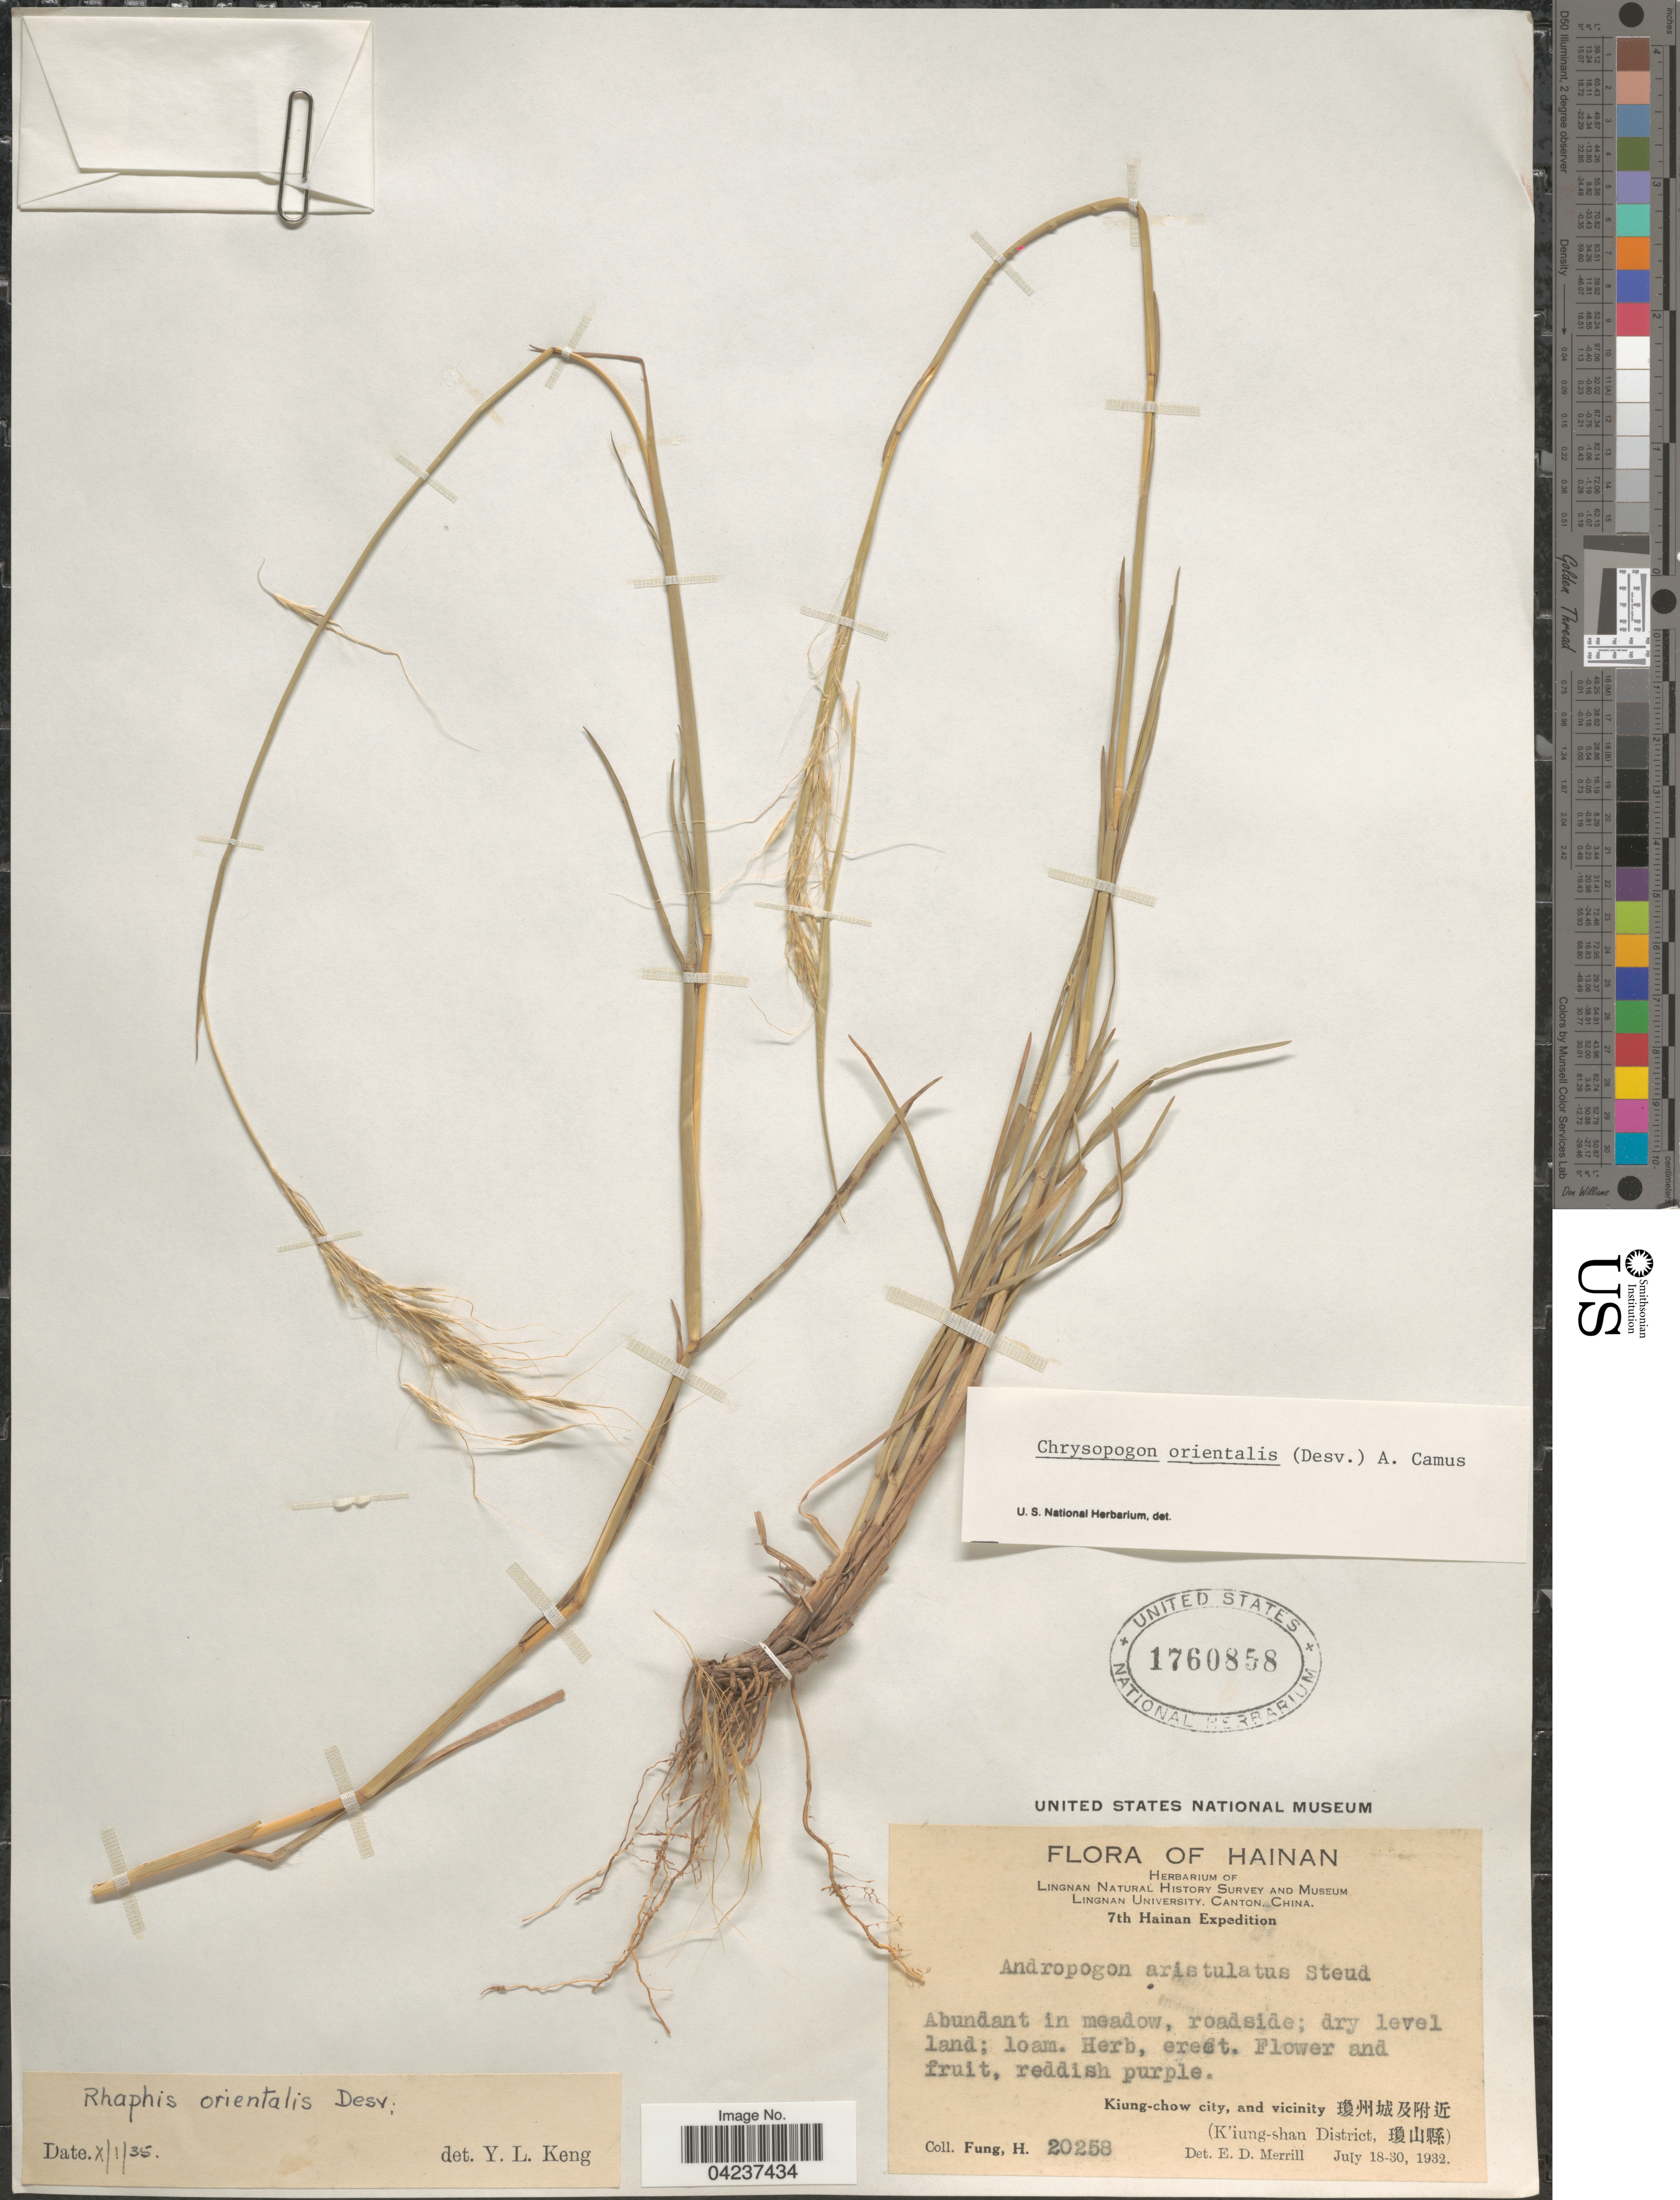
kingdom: Plantae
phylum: Tracheophyta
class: Liliopsida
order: Poales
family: Poaceae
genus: Chrysopogon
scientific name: Chrysopogon orientalis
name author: (Desv.) A. Camus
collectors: H. Fung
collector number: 20258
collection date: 1932-07-18/1932-07-30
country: China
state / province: Hainan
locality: Lingnan Natural History Survey and Museum Lingnan University. 7th Hainan Expedition. Kiung-chow city, and vicinity X. (K'iung-shan District, X).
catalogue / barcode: US 1760858